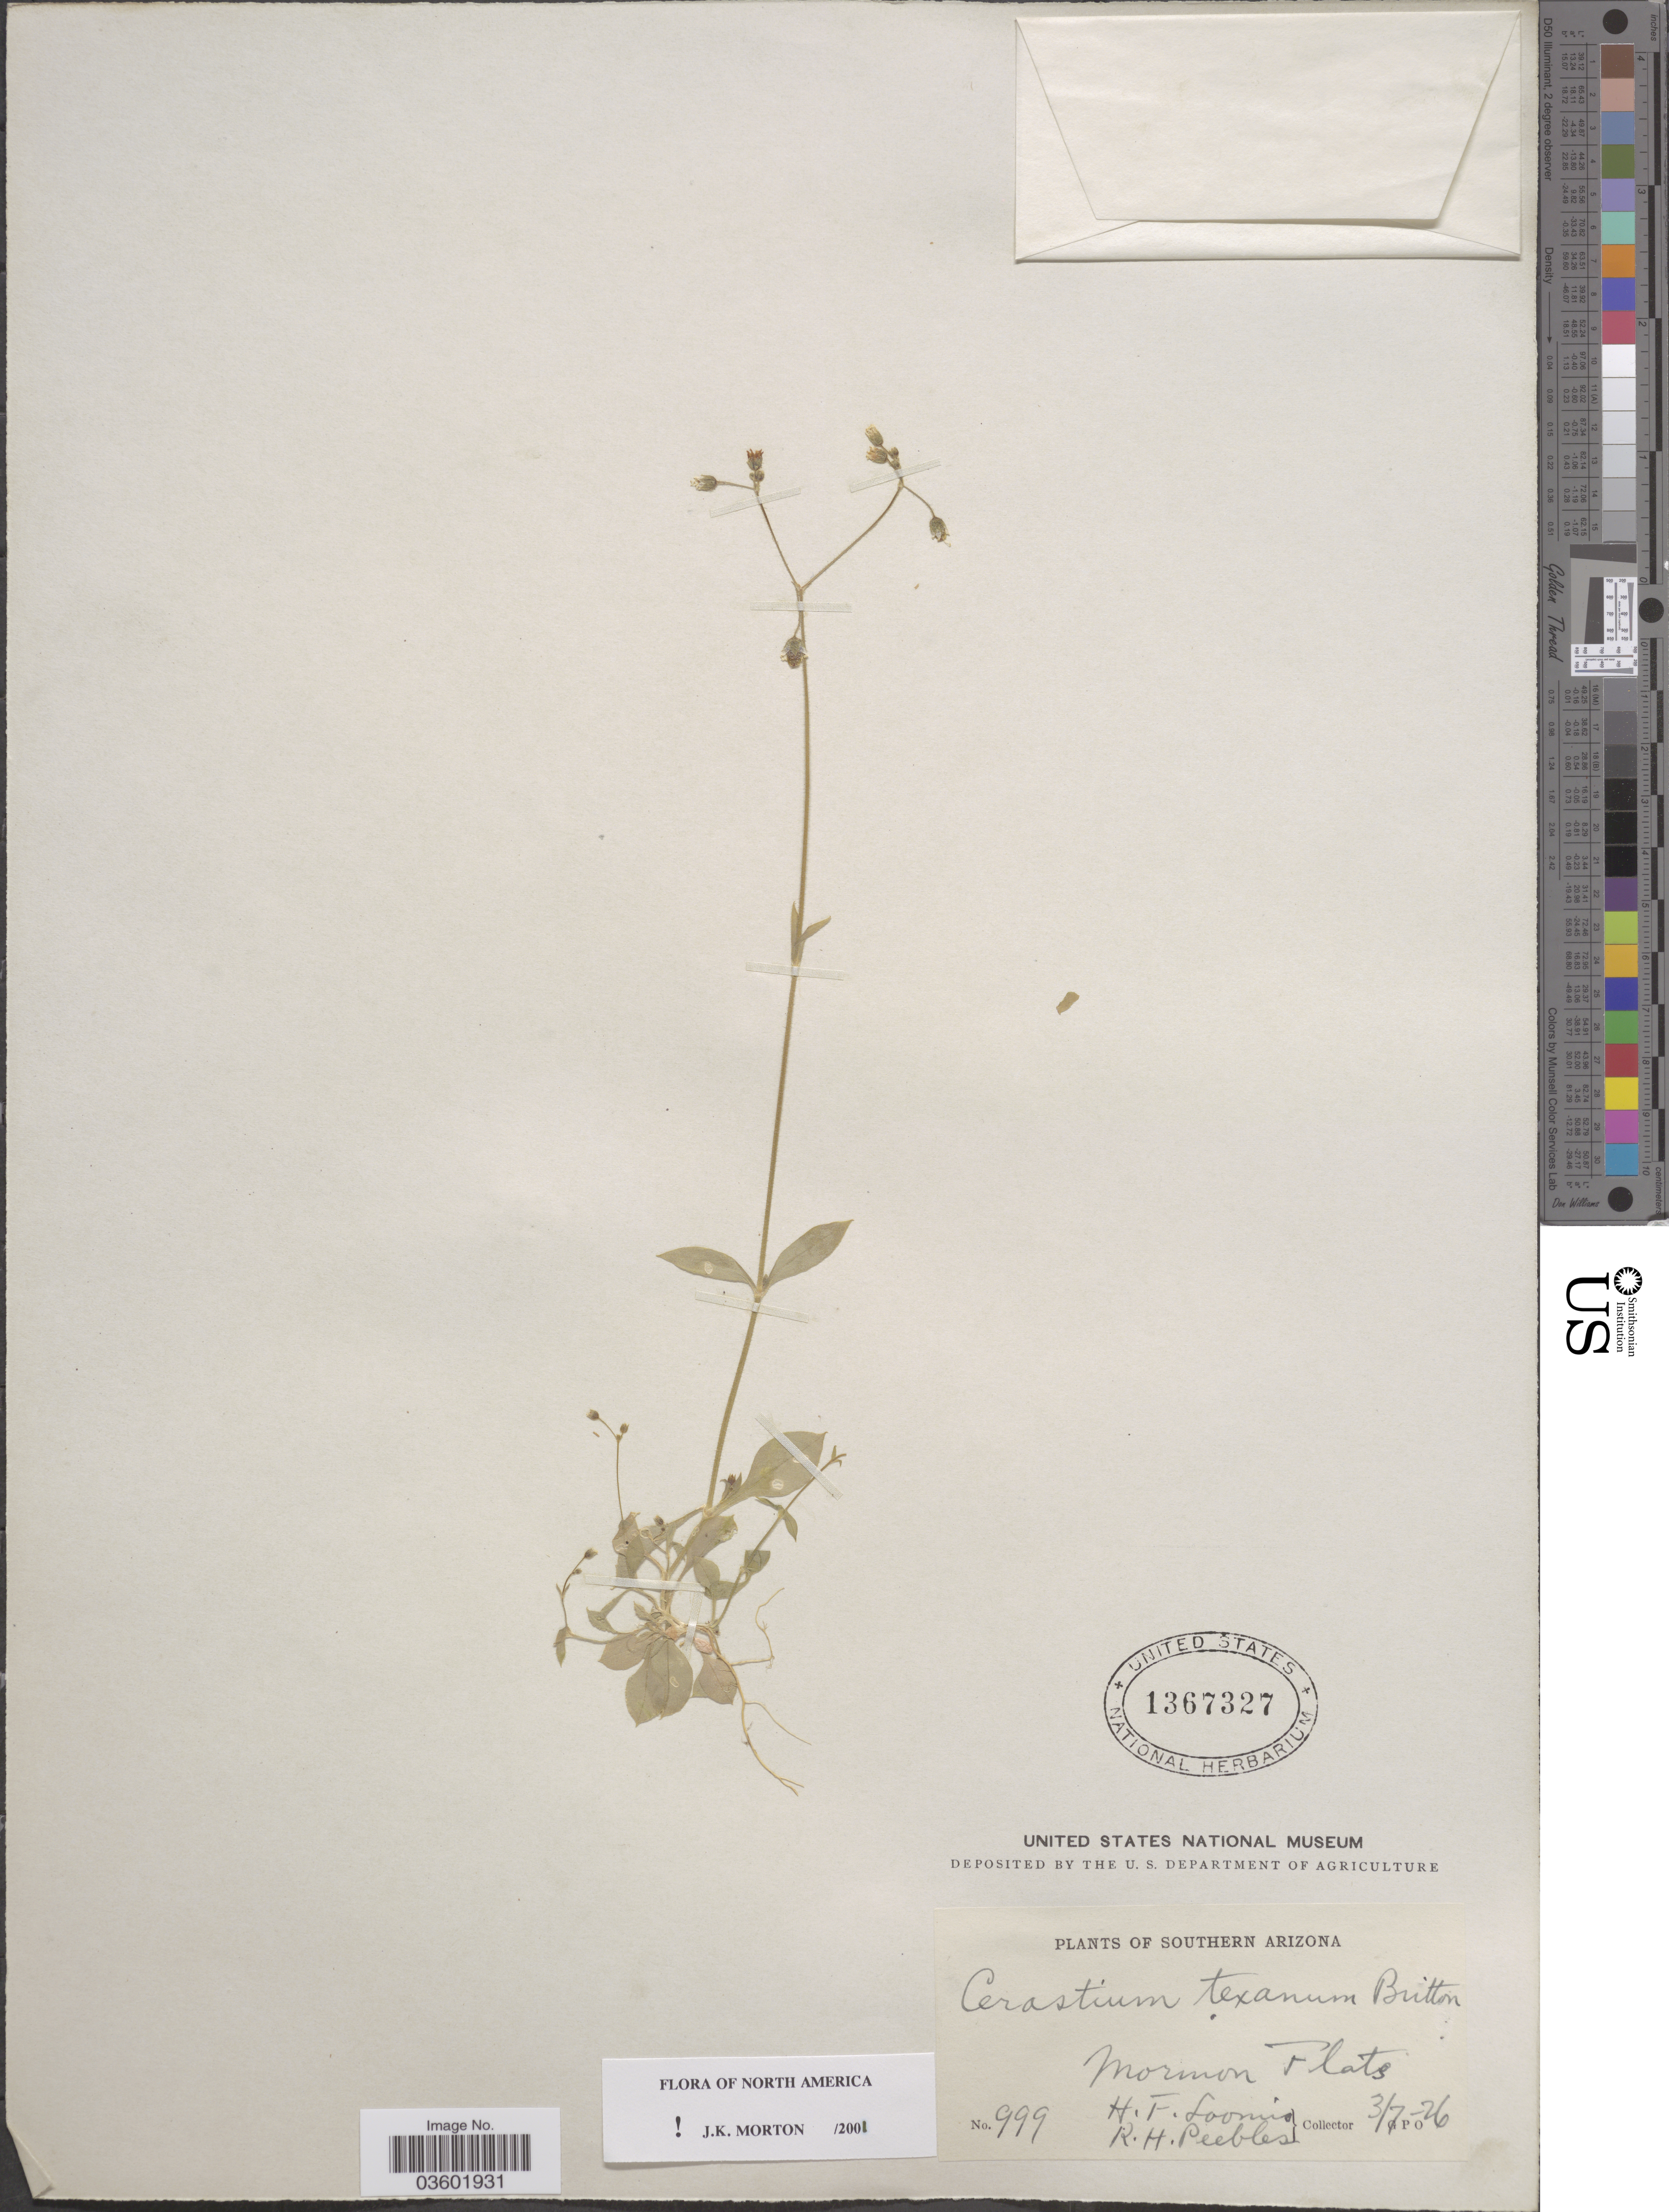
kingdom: Plantae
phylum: Tracheophyta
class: Magnoliopsida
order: Caryophyllales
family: Caryophyllaceae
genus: Cerastium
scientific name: Cerastium texanum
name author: Britton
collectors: H. F. Loomis & R. H. Peebles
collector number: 999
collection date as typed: Transcribed d/m/y: 7/3/26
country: United States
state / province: Arizona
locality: Southern Arizona. Mormon Flats.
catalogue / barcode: US 1367327